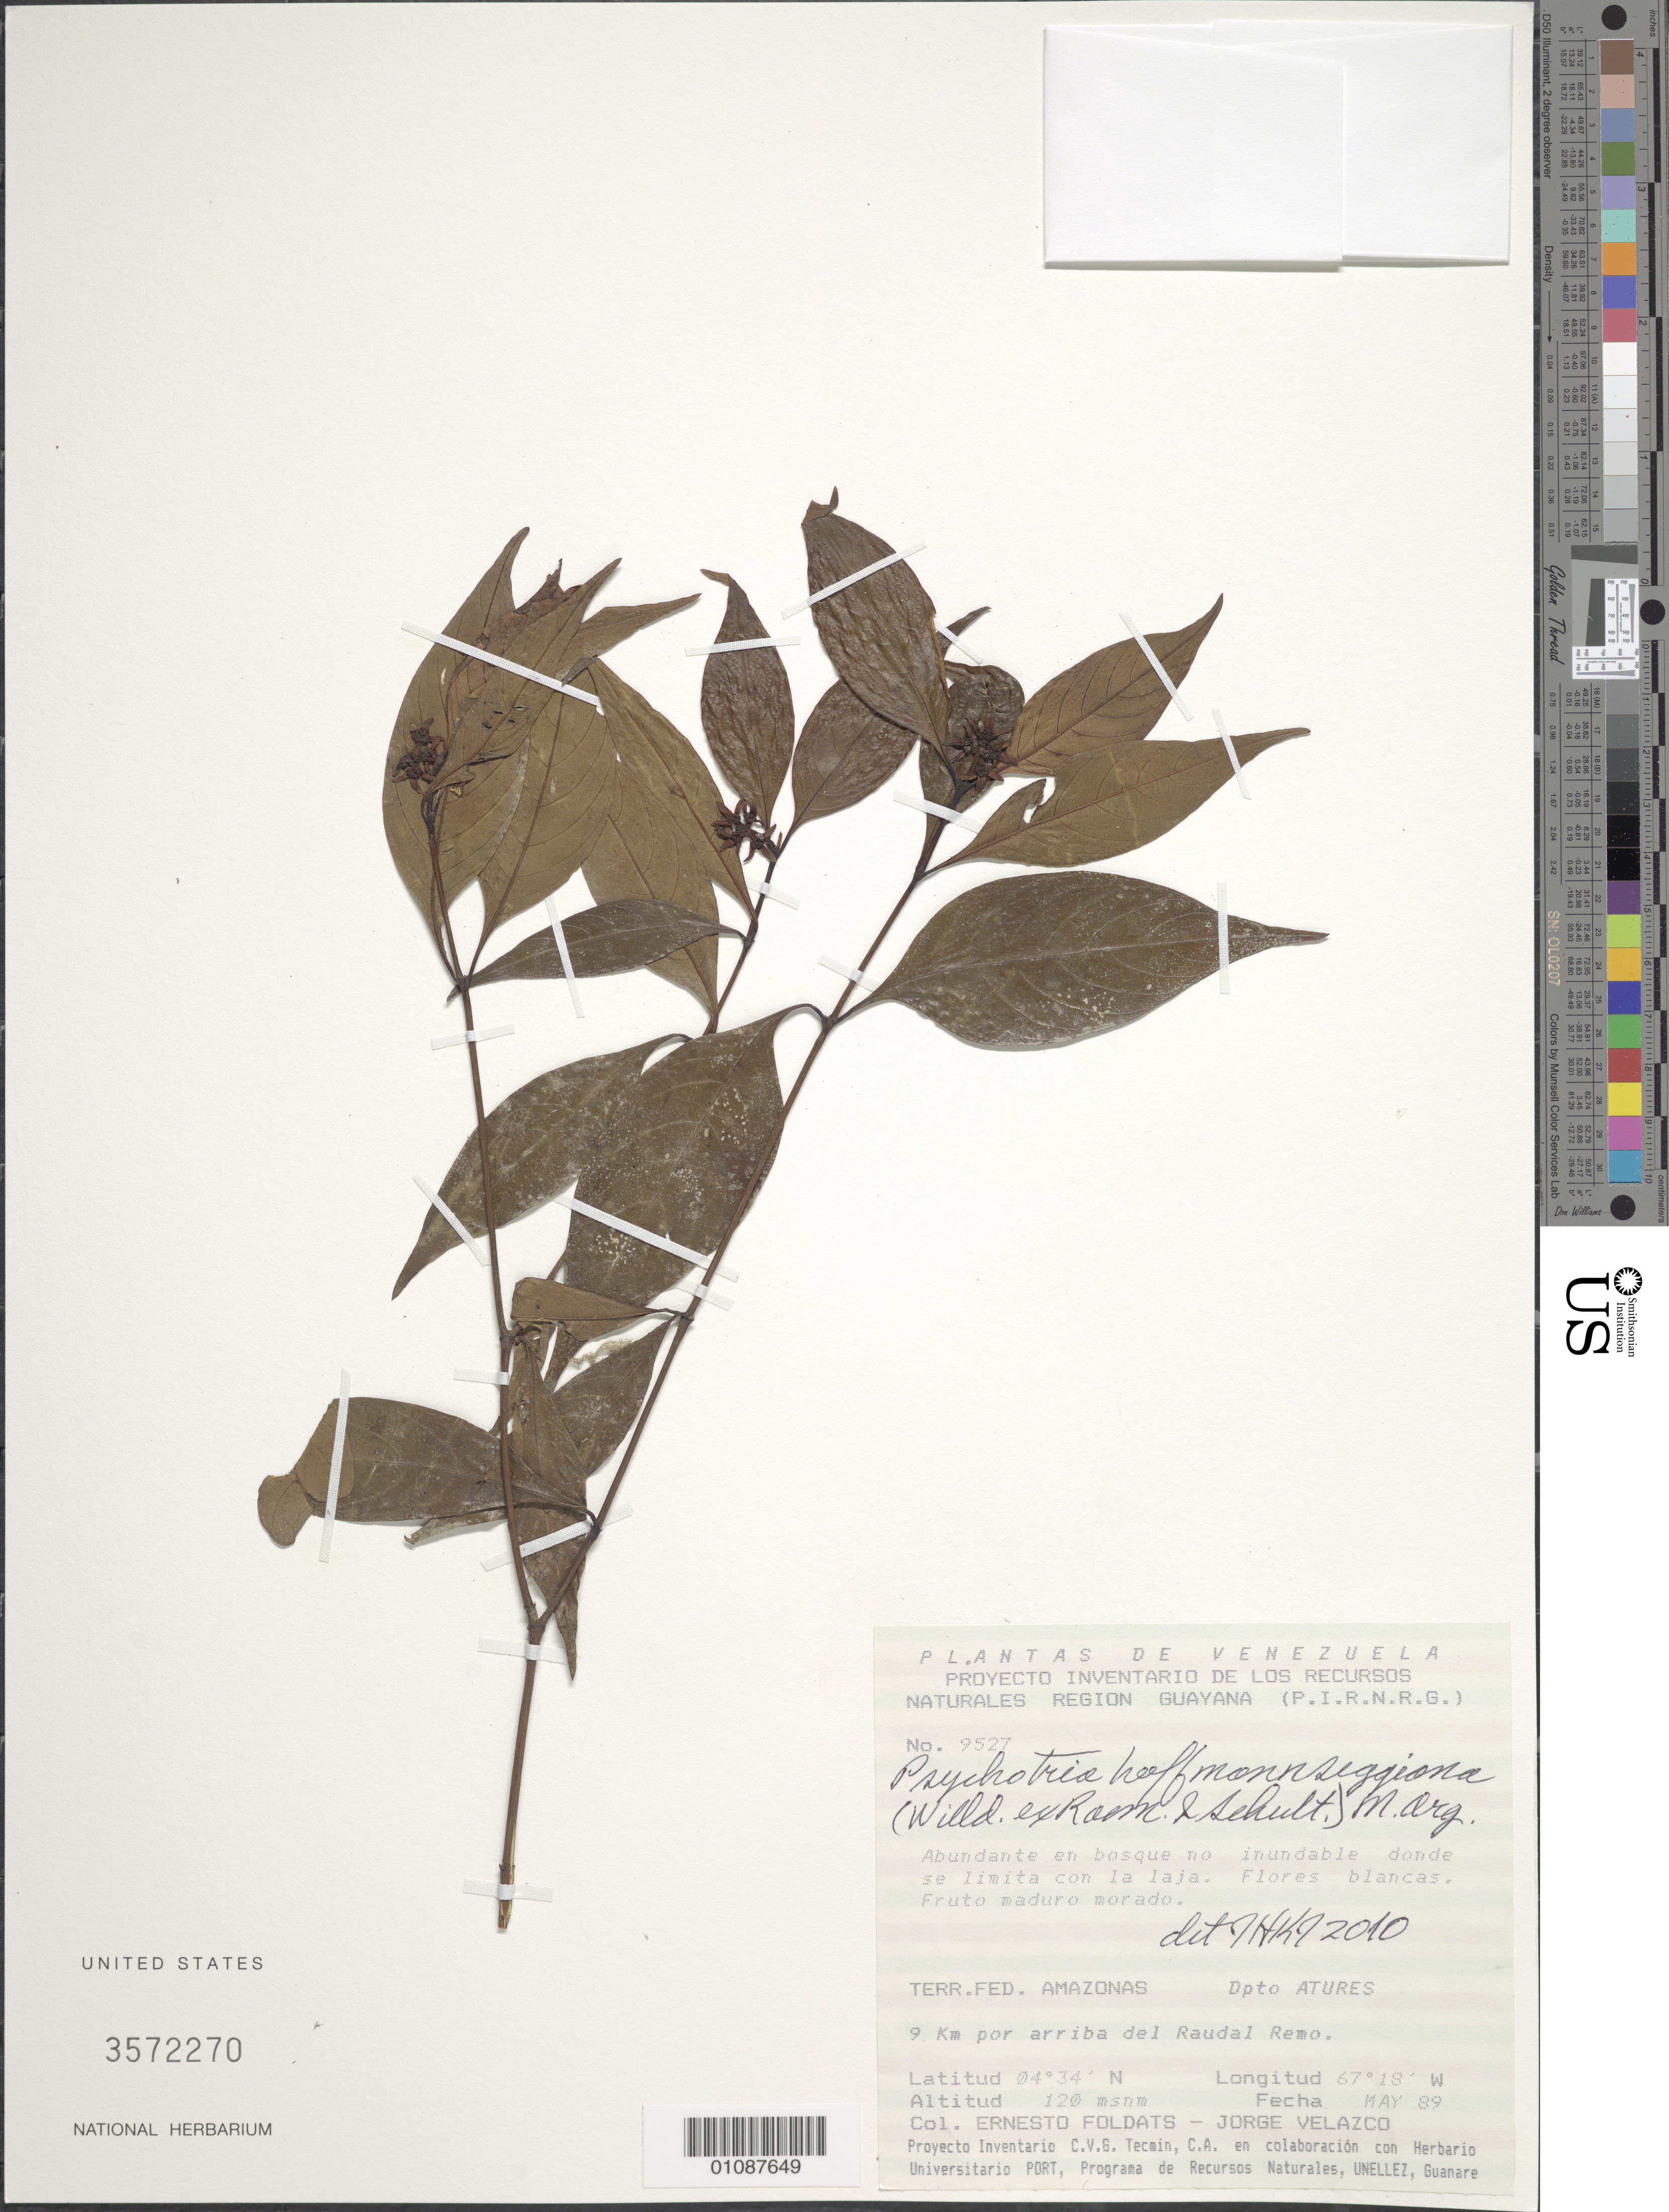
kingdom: Plantae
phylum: Tracheophyta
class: Magnoliopsida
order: Gentianales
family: Rubiaceae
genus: Psychotria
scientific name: Psychotria hoffmannseggiana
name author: (Willd. ex Roem. & Schult.) Müll. Arg.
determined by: Kirkbride, J. H.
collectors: E. Foldats & J. Velazco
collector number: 9527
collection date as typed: May-89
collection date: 1989-05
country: Venezuela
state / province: Amazonas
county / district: Atures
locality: Raudal Remo, 9 km por arriba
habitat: Bosque no inundable donde se limita con la laja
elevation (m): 120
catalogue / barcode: US 3572270